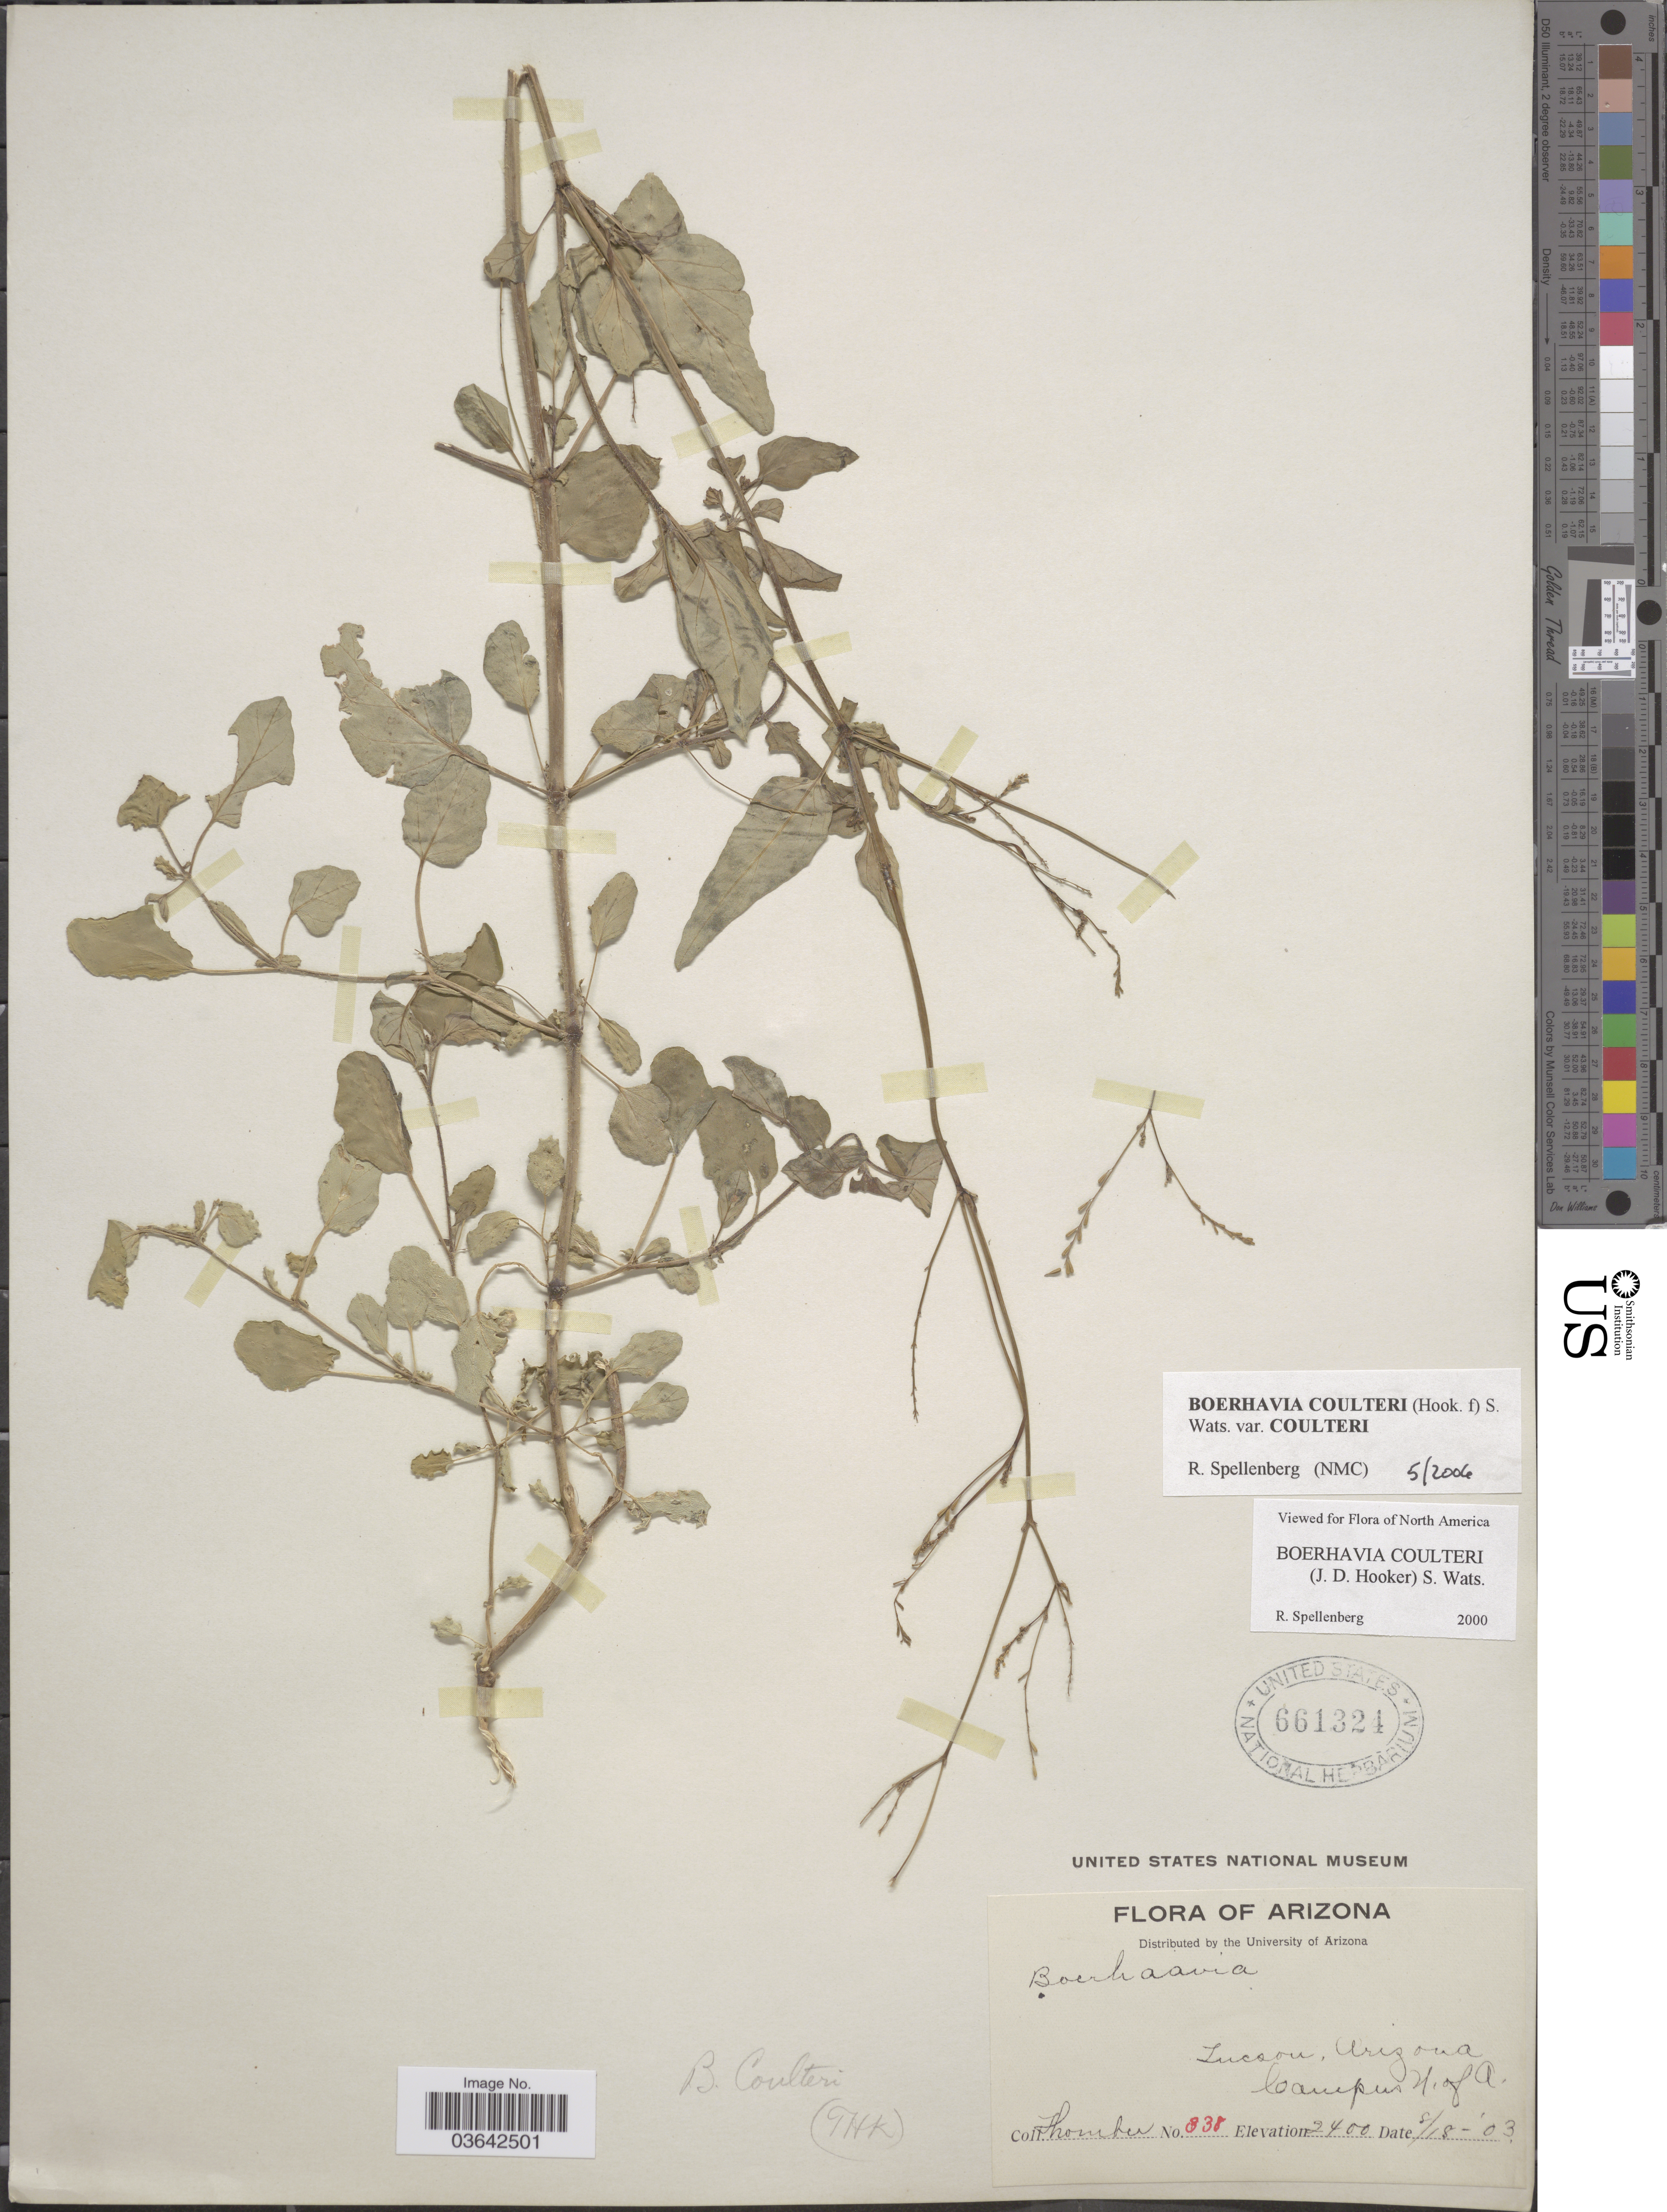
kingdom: Plantae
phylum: Tracheophyta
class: Magnoliopsida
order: Caryophyllales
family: Nyctaginaceae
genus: Boerhavia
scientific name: Boerhavia coulteri var. coulteri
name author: (Hook. f.) S. Watson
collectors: J. Thornber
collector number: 838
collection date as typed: Transcribed d/m/y: 18/8/3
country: United States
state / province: Arizona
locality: Tucson. Campus N. of A.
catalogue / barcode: US 661324